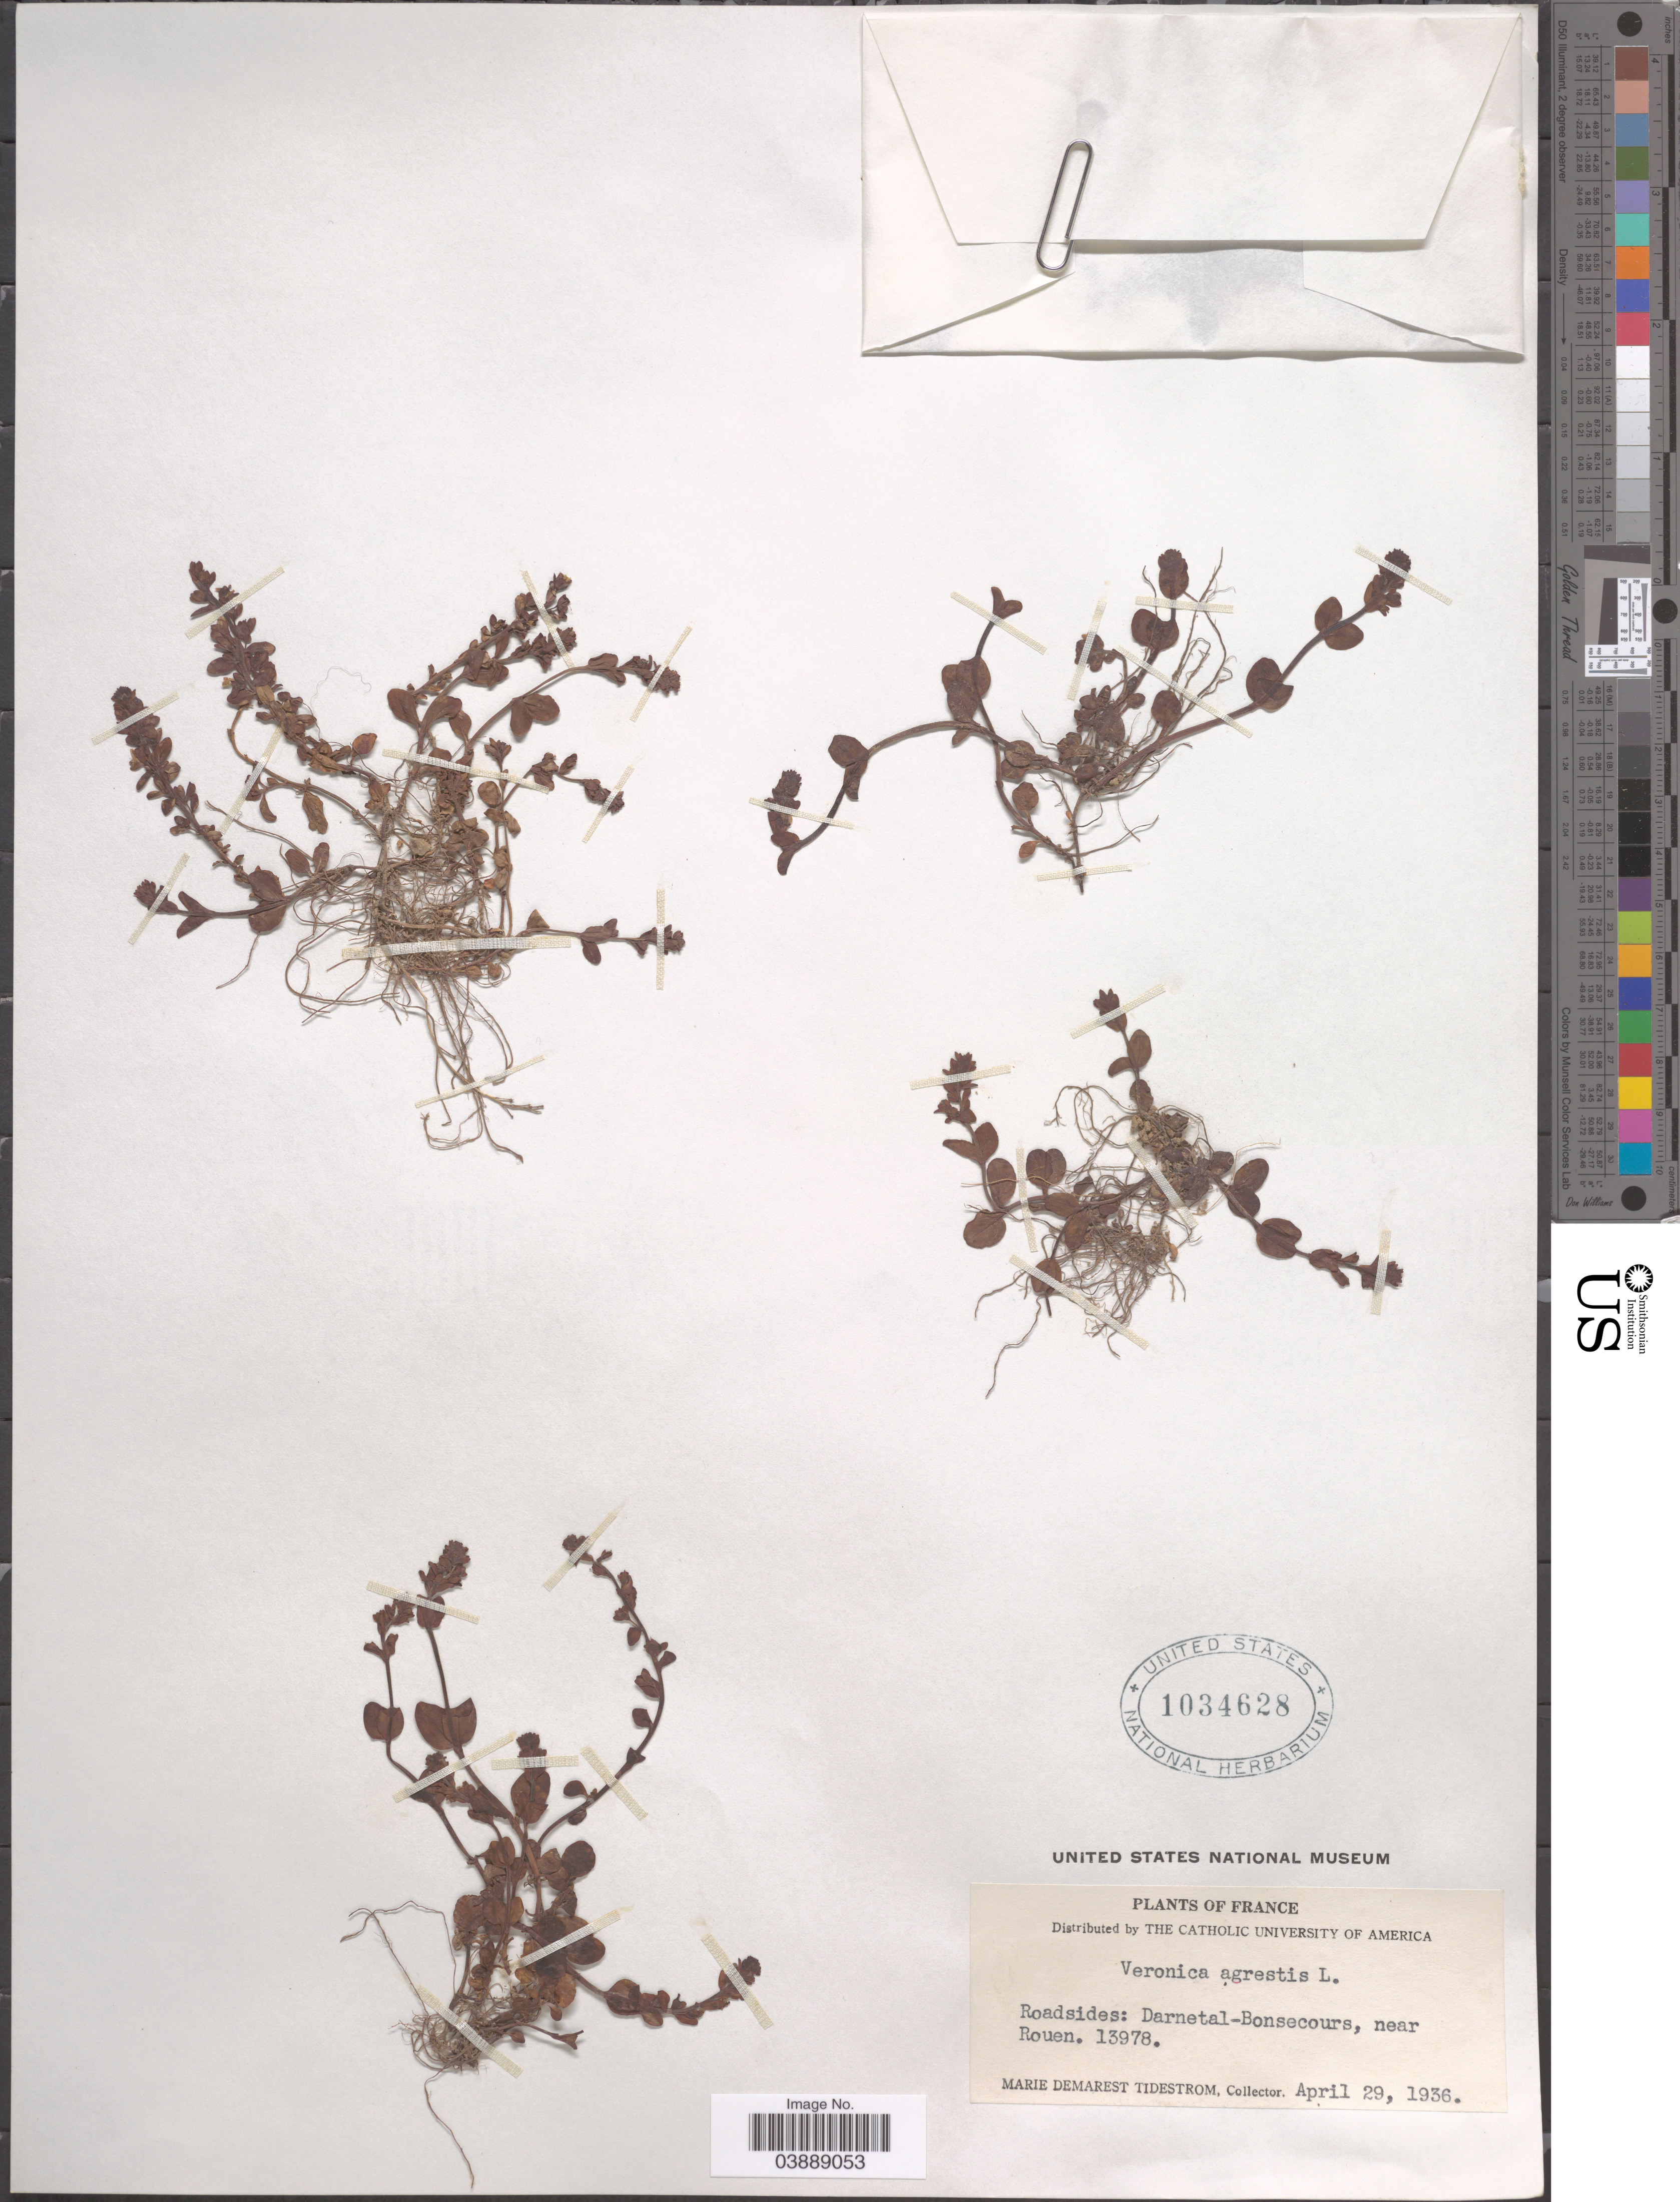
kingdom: Plantae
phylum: Tracheophyta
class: Magnoliopsida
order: Lamiales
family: Plantaginaceae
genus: Veronica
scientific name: Veronica agrestis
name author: L.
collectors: M. Tidestrom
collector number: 13978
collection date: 1936-04-29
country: France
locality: Roadsides: Darnetal-Bonsecours, near Rouen.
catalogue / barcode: US 1034628